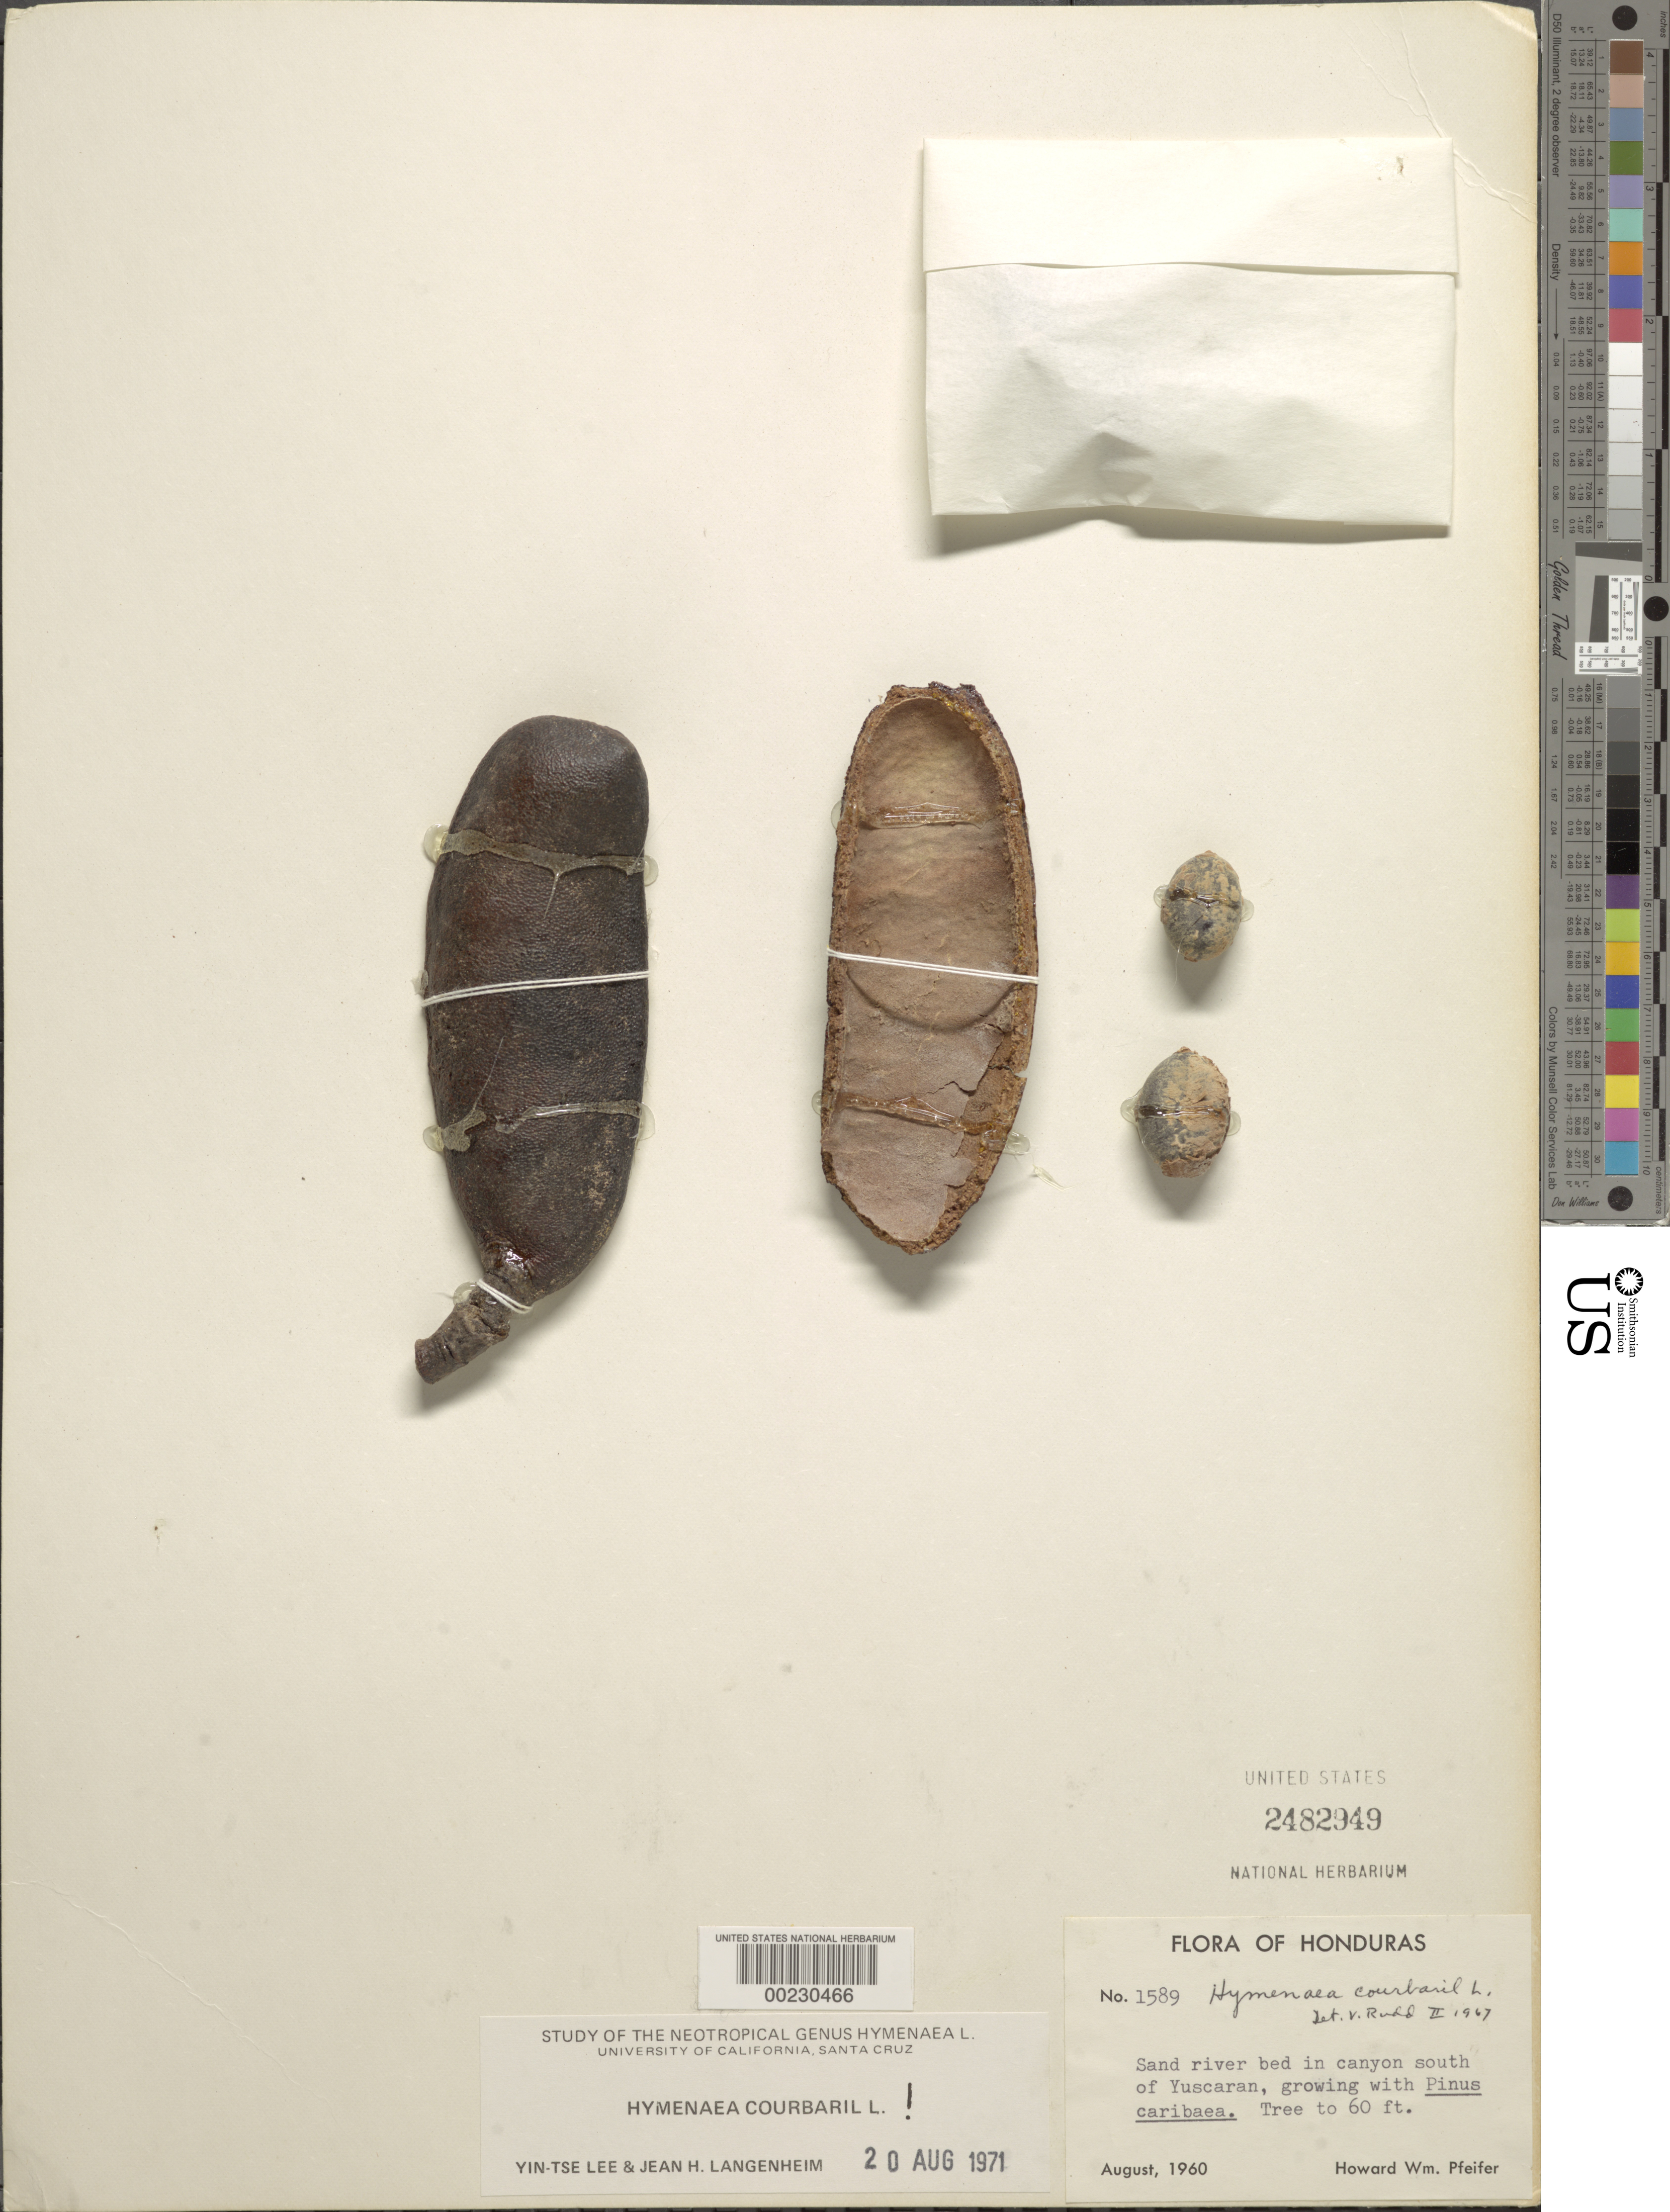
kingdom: Plantae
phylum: Tracheophyta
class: Magnoliopsida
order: Fabales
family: Fabaceae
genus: Hymenaea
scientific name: Hymenaea courbaril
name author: L.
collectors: H. W. Pfeifer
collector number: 1589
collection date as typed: Aug 1960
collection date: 1960-08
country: Honduras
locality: S of Yuscaran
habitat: Sand river bed in canyon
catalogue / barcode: US 2482949